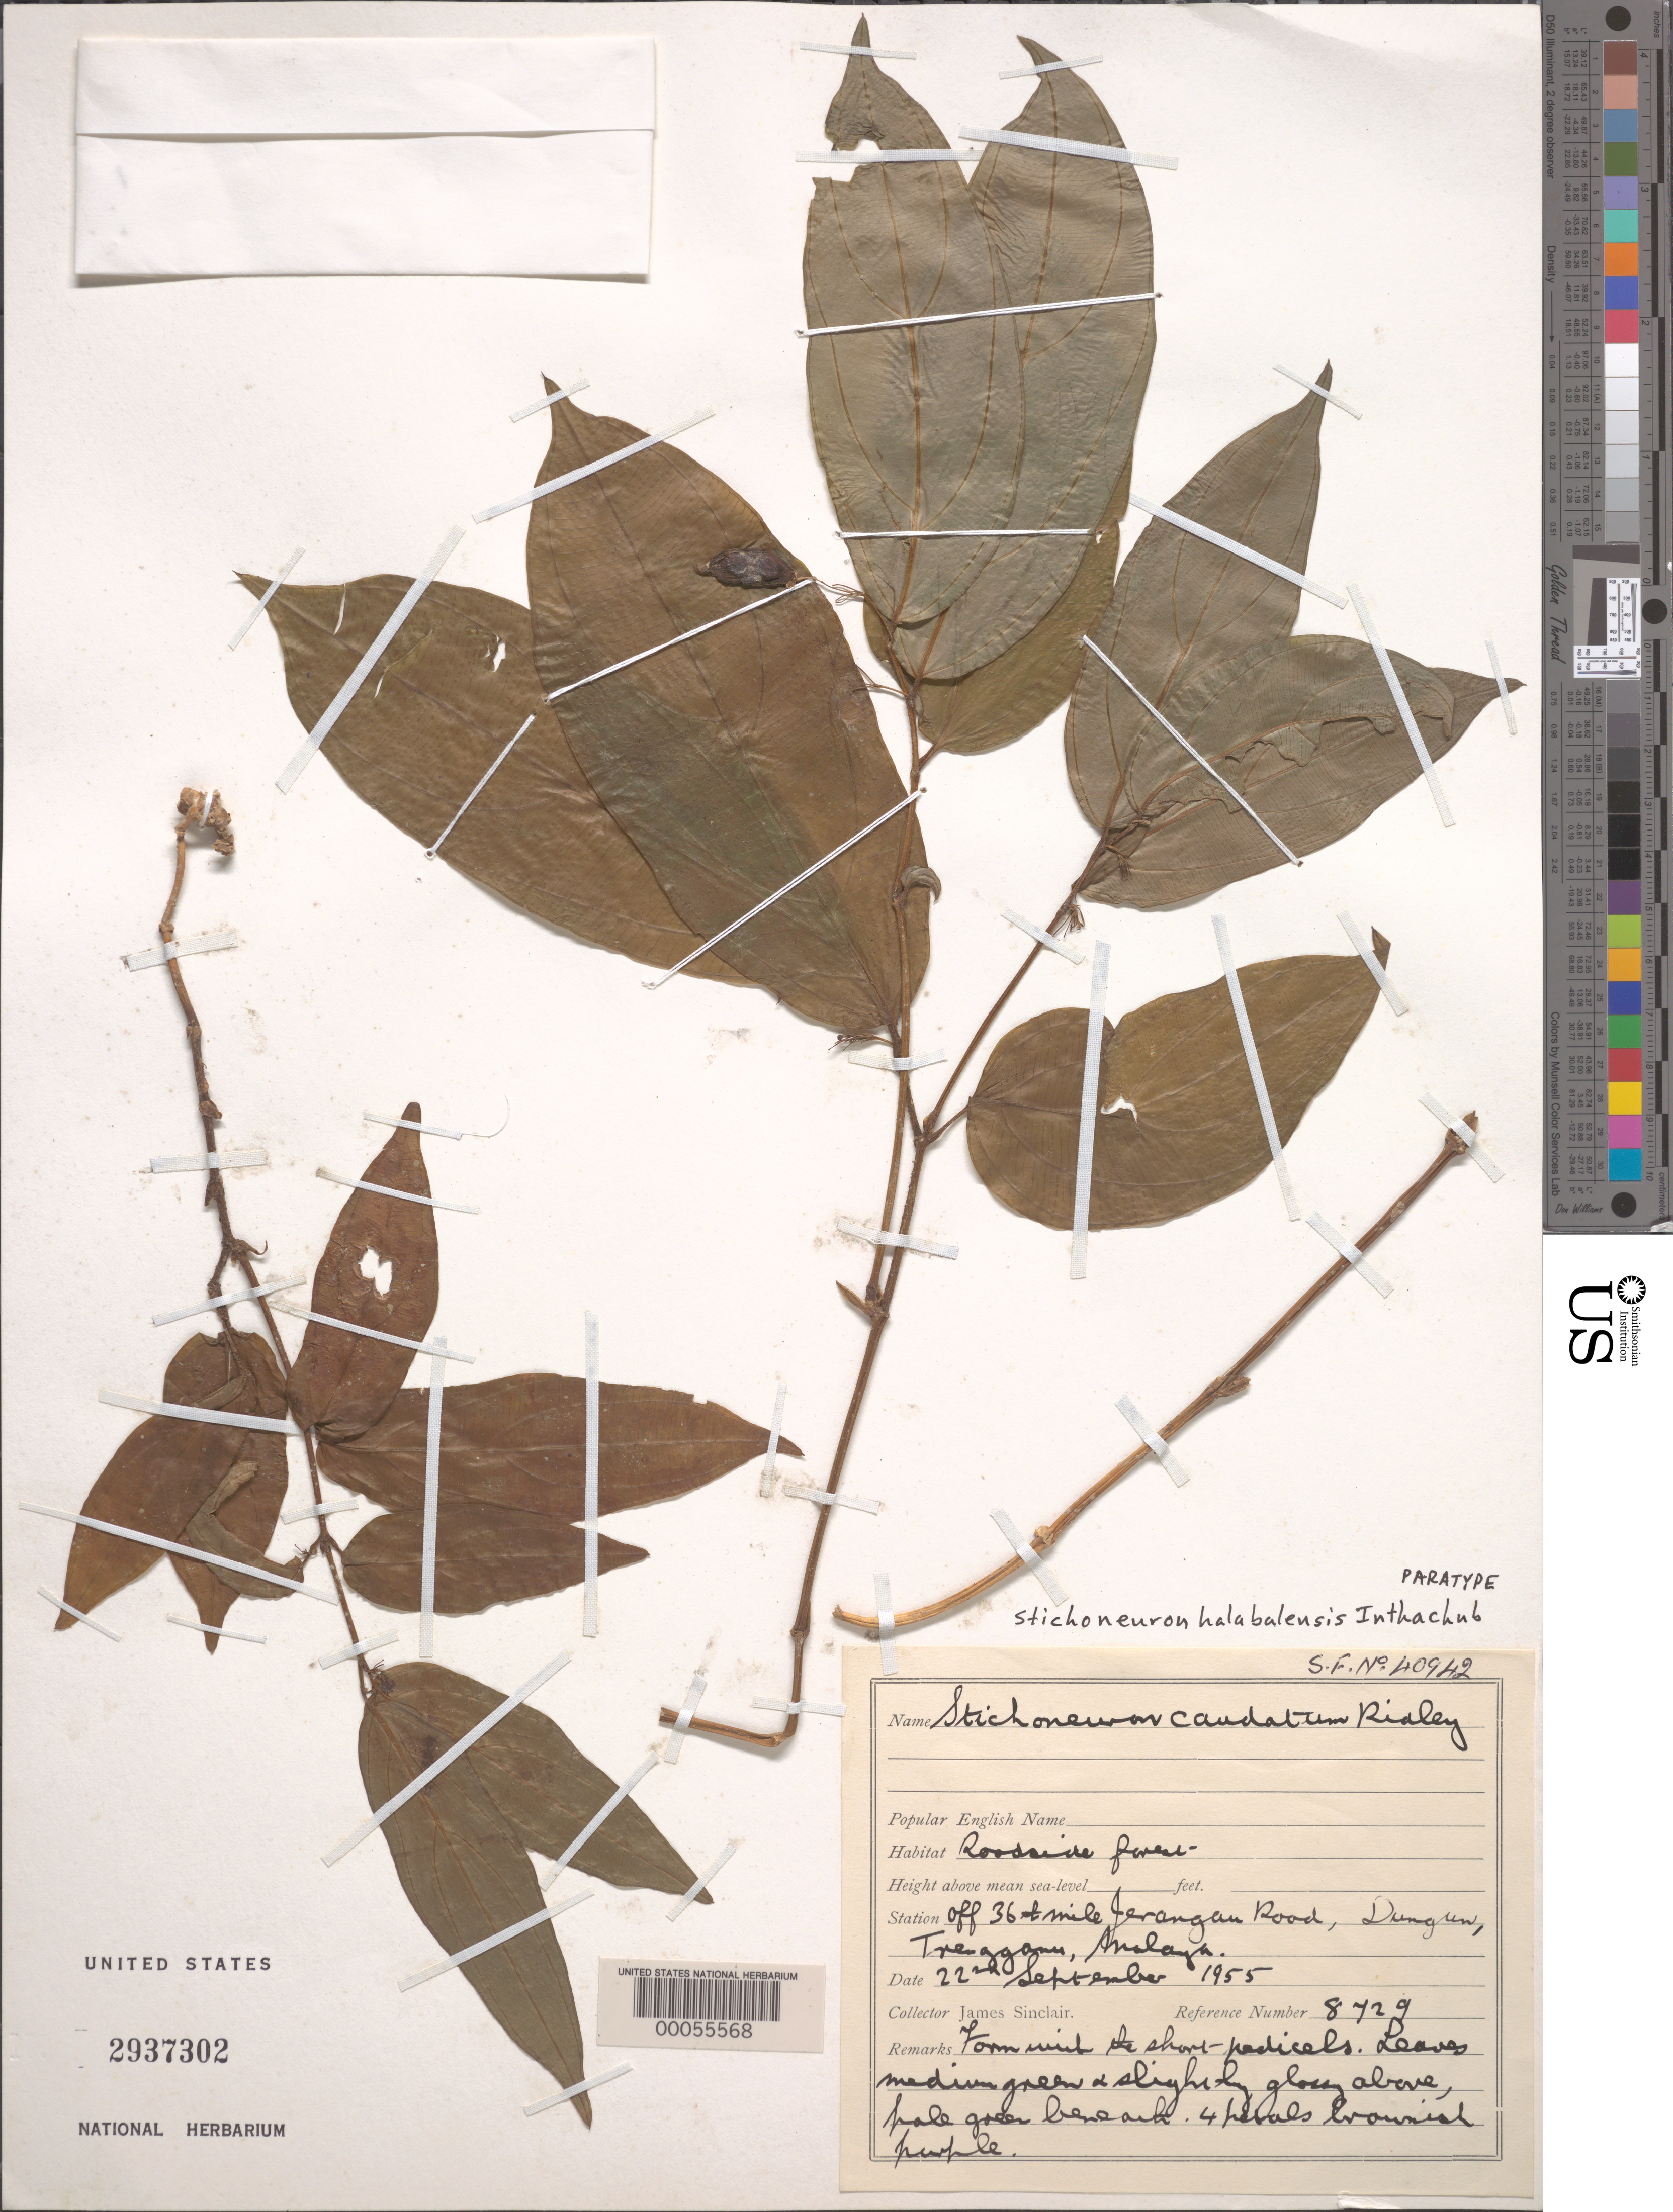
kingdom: Plantae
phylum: Tracheophyta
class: Liliopsida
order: Pandanales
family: Stemonaceae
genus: Stichoneuron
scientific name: Stichoneuron halabalense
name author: Inthachub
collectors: J. Sinclair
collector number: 8729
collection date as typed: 22 Sep 1955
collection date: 1955-09-22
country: Panama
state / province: Chiriquí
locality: Around San Felix.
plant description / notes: Unclear why the name Stichoneuron halabalense is attached to this record; that taxon was described from Thailand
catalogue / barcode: US 2937302